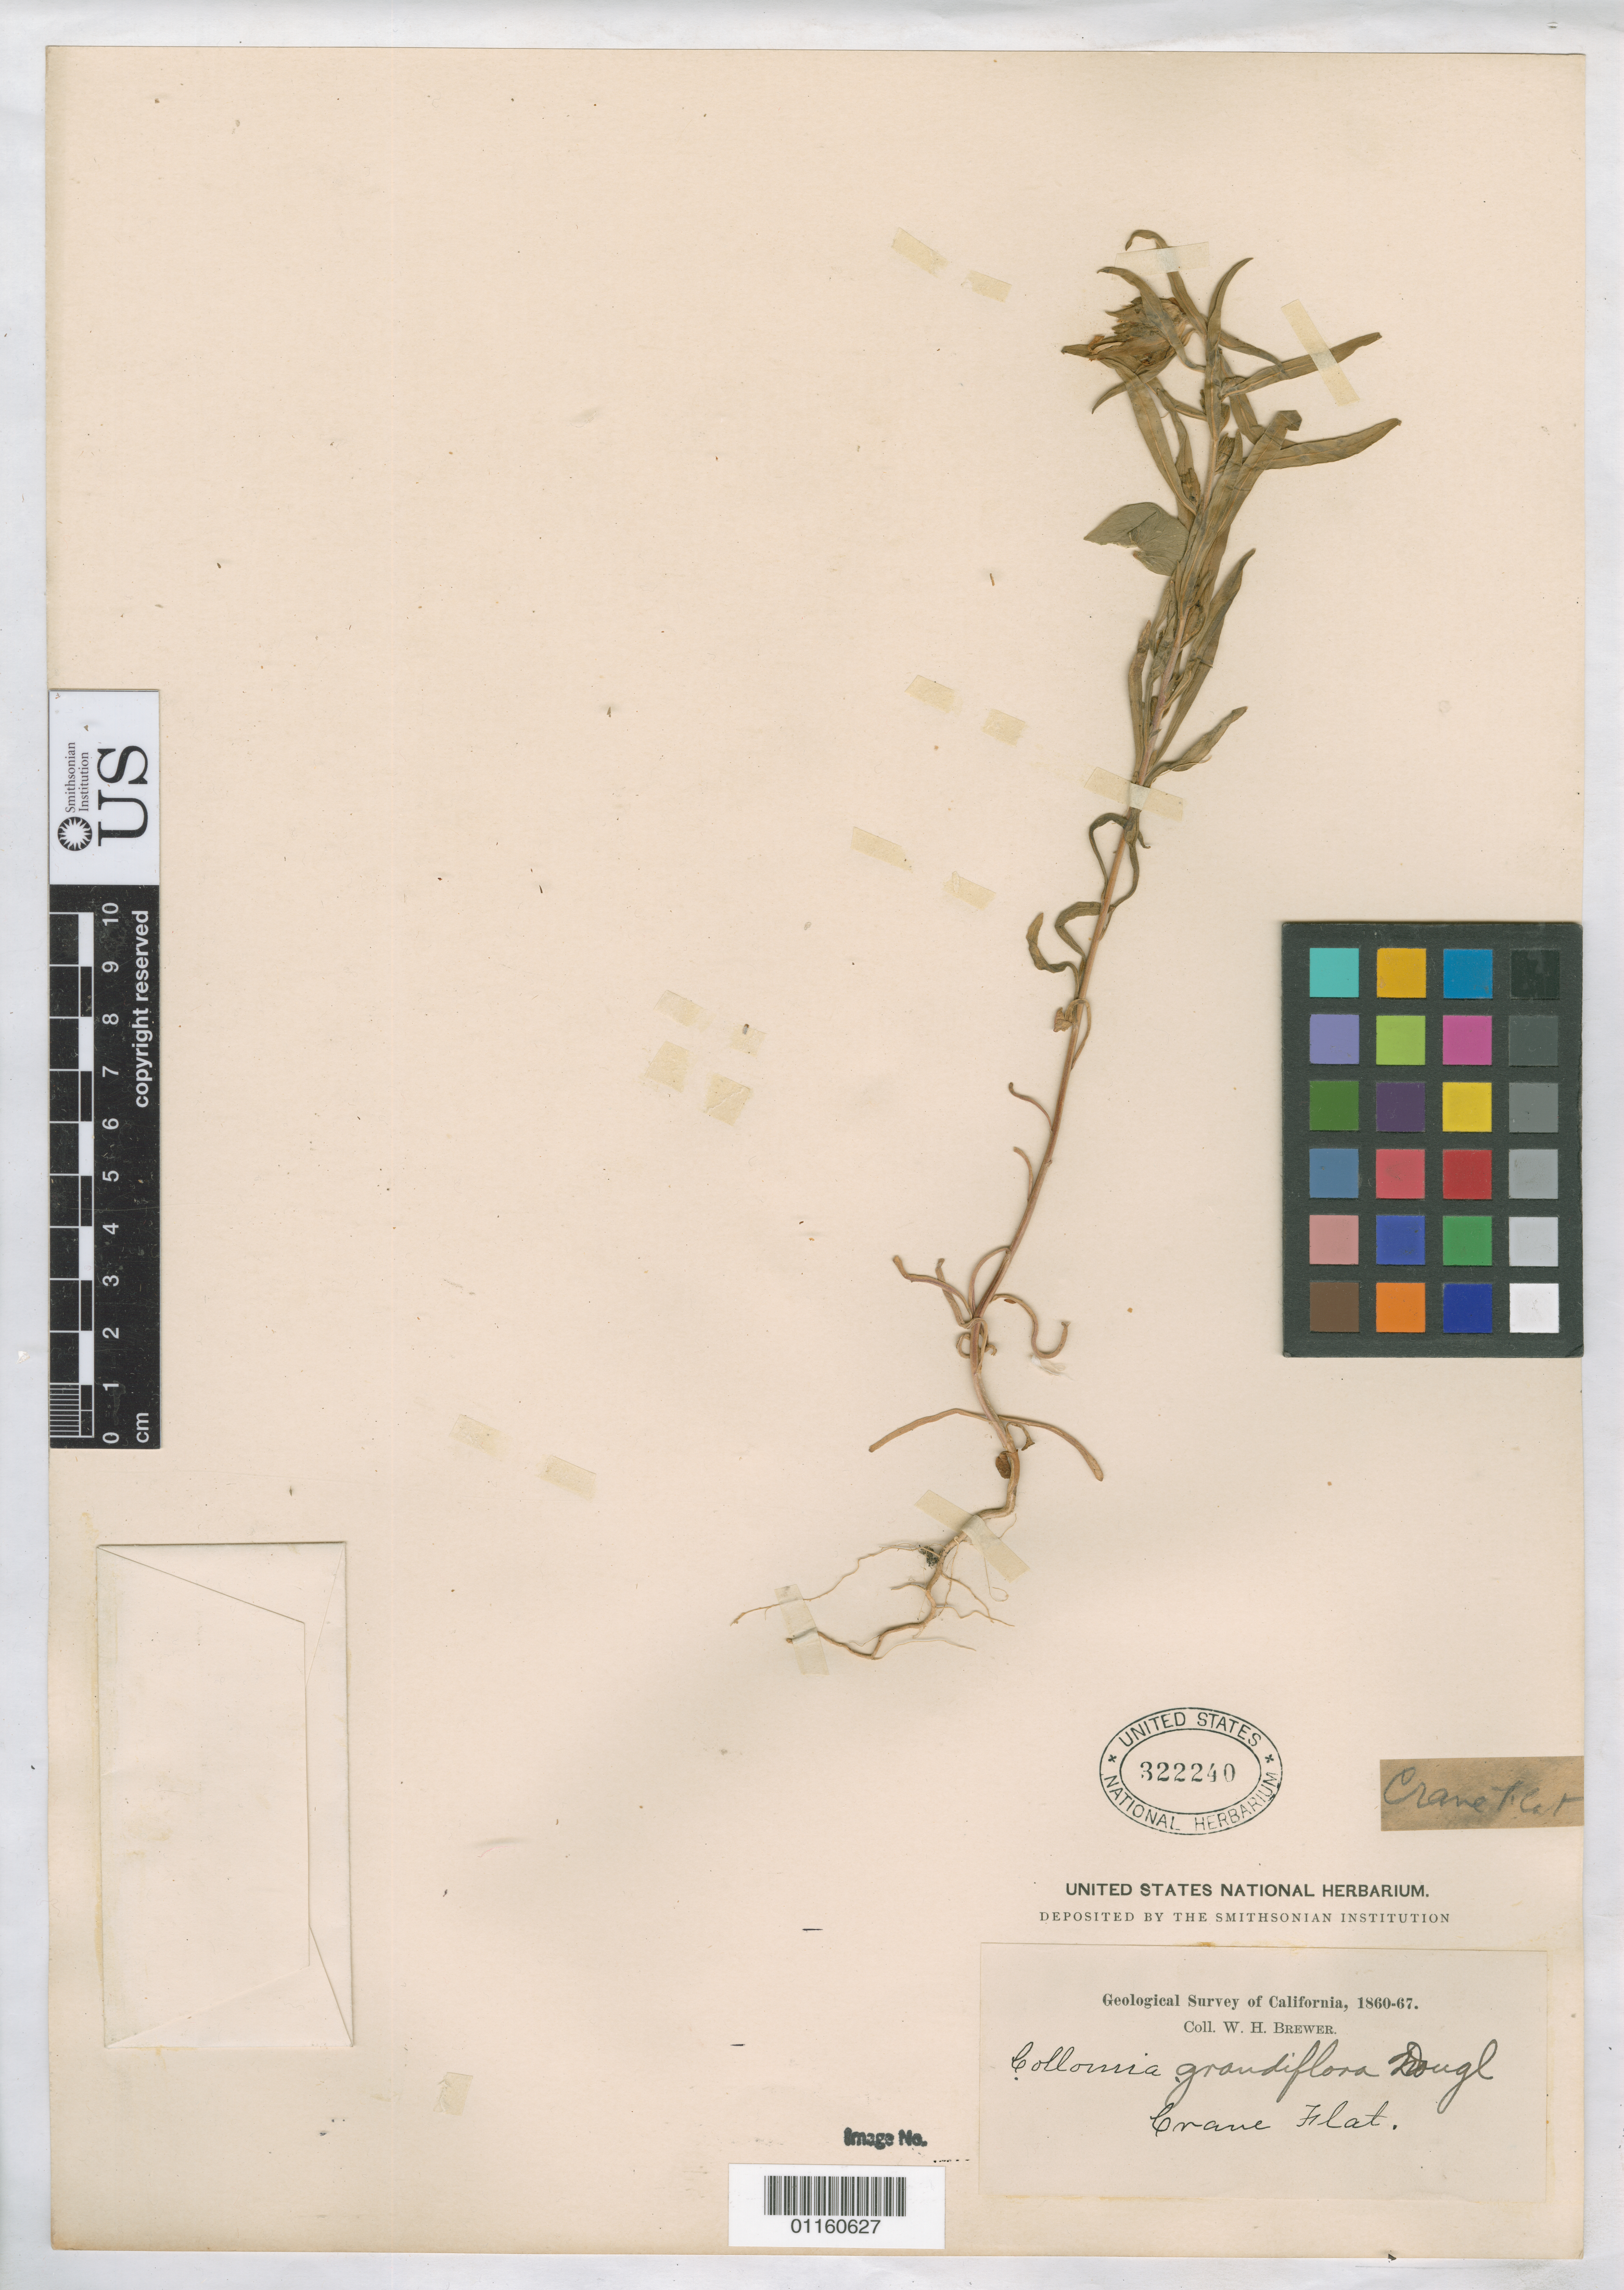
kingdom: Plantae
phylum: Tracheophyta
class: Magnoliopsida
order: Ericales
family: Polemoniaceae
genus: Collomia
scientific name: Collomia grandiflora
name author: Douglas ex Lindl.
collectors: W. H. Brewer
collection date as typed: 1860 to -- --- 1867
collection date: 1860/1867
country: United States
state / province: California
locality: Crane Flat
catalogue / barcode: US 322240